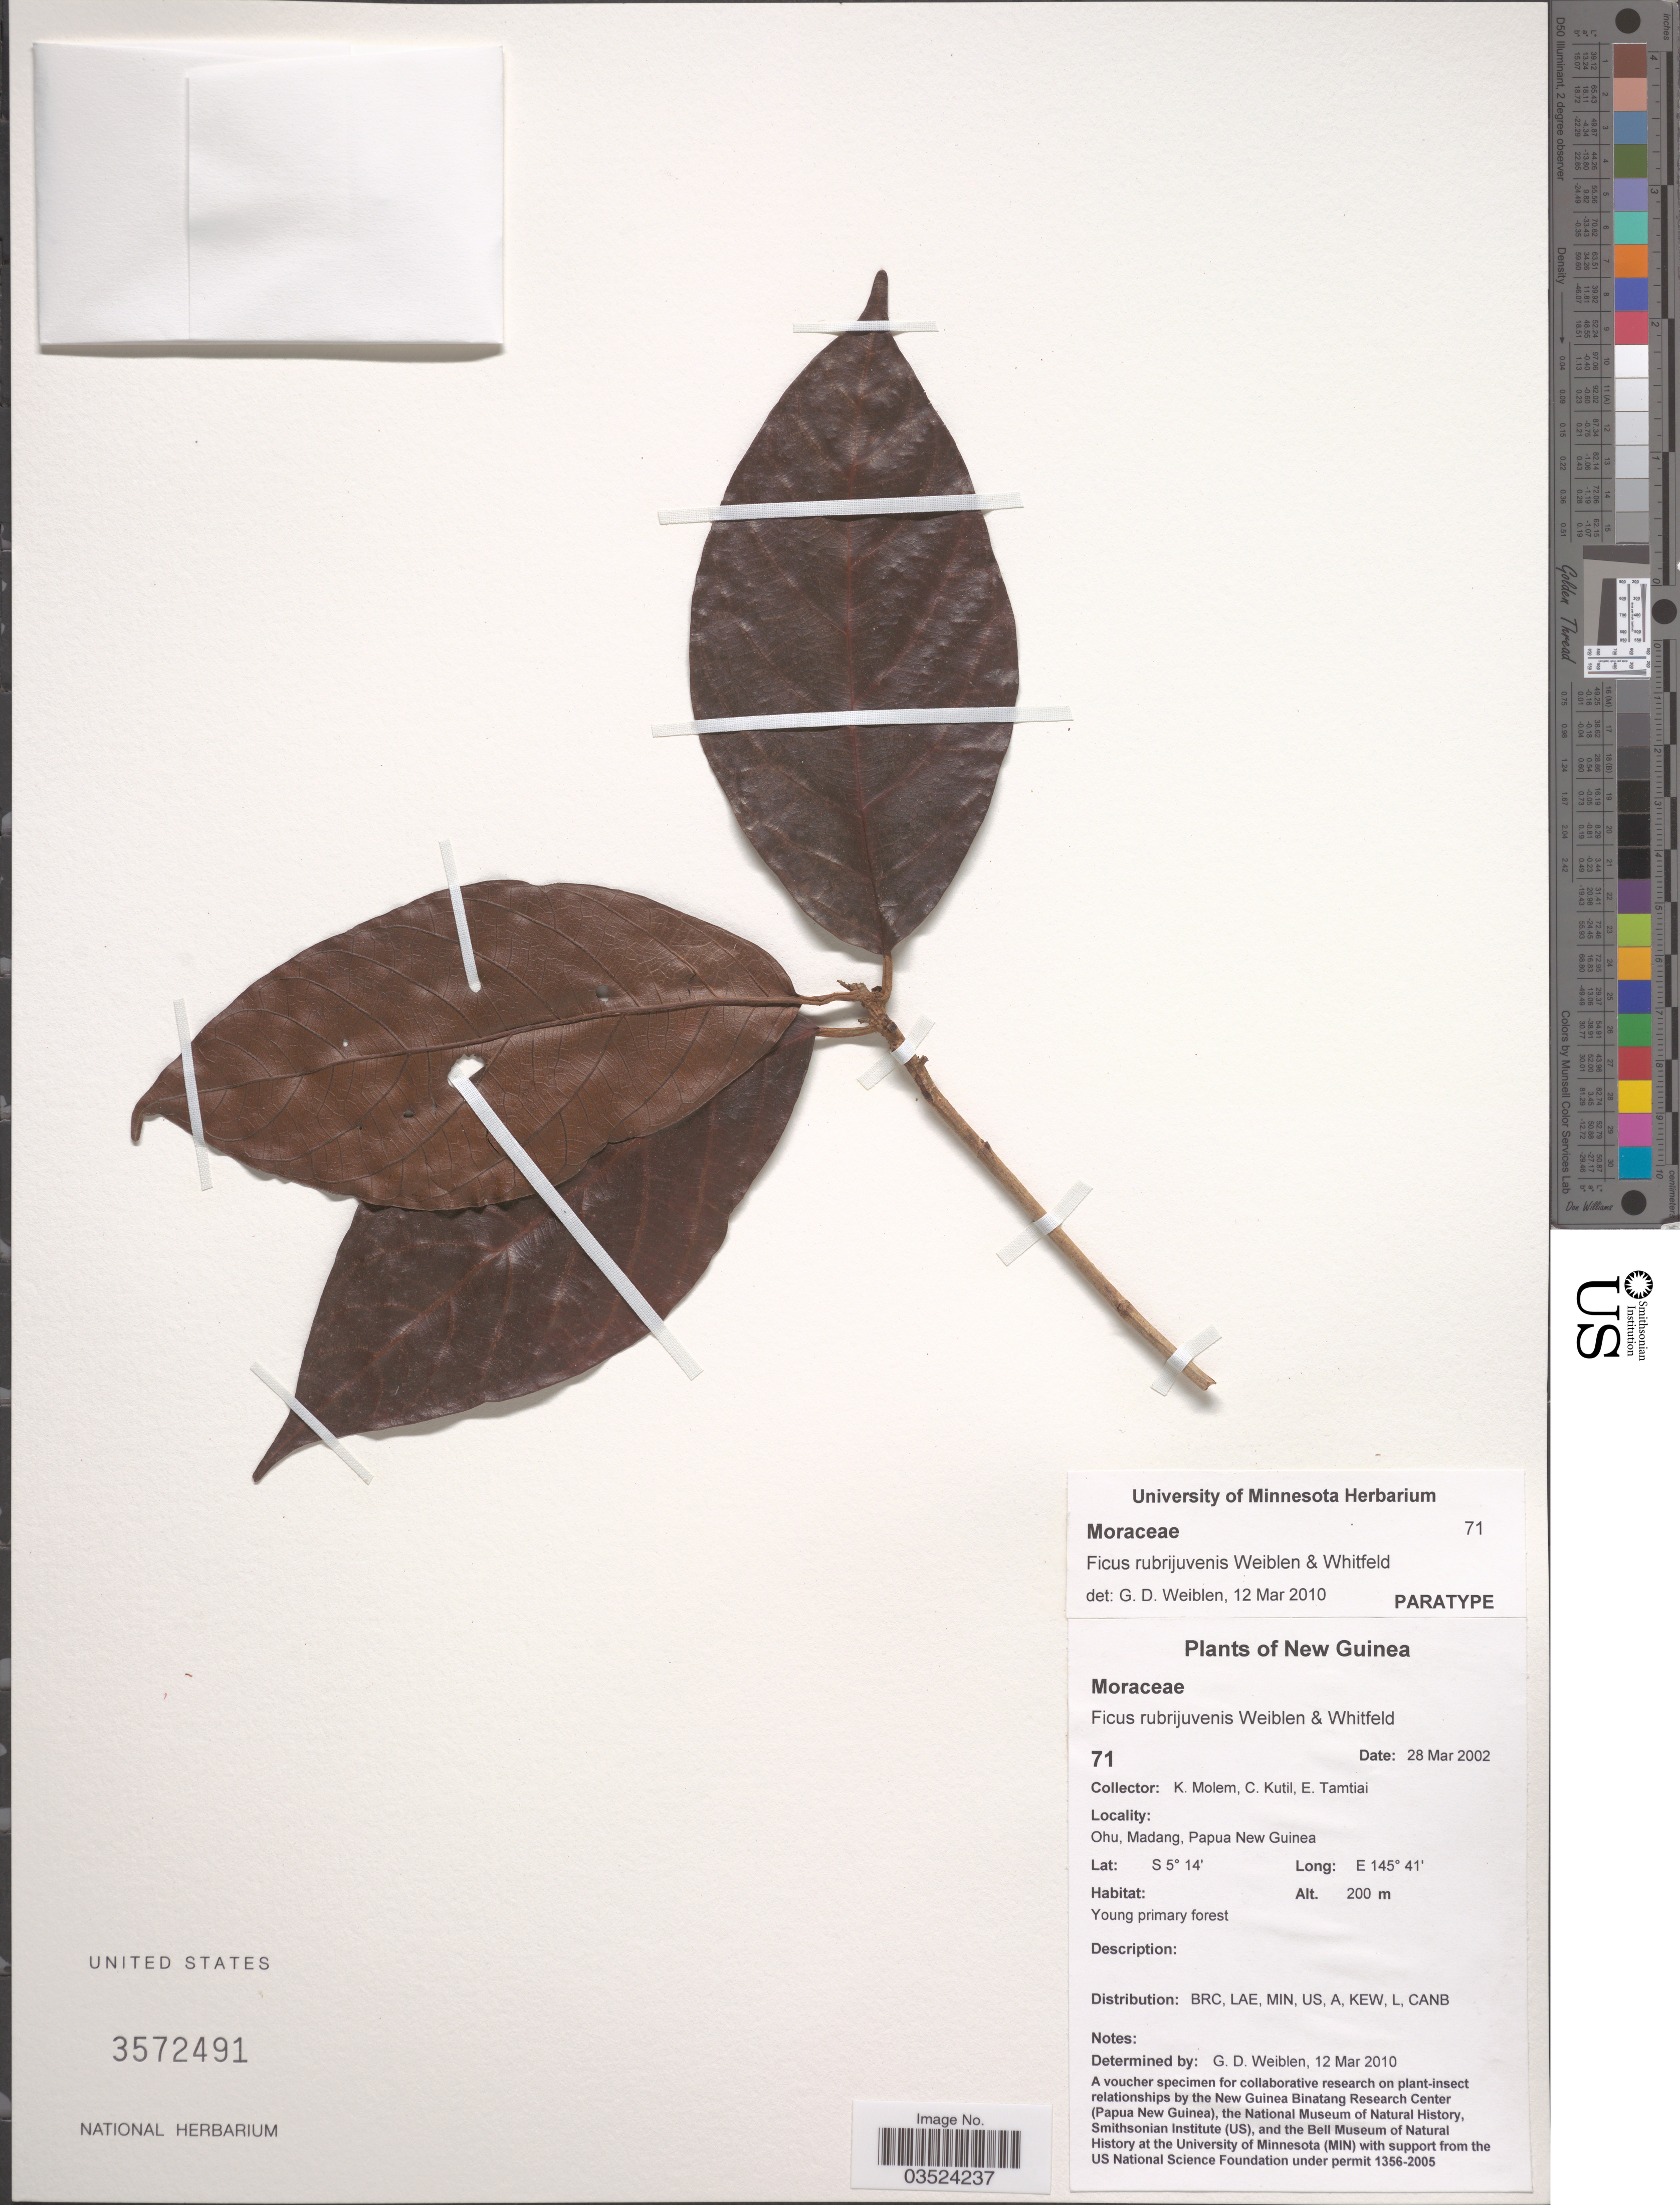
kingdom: Plantae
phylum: Tracheophyta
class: Magnoliopsida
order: Rosales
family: Moraceae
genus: Ficus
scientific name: Ficus rubrijuvenis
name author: Weiblen & Whitfeld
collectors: K. Molem, C. Kutil & E. Tamtiai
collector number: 71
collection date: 2002-03-28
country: Papua New Guinea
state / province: Madang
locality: New Guinea. Ohu.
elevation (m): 200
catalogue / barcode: US 3572491